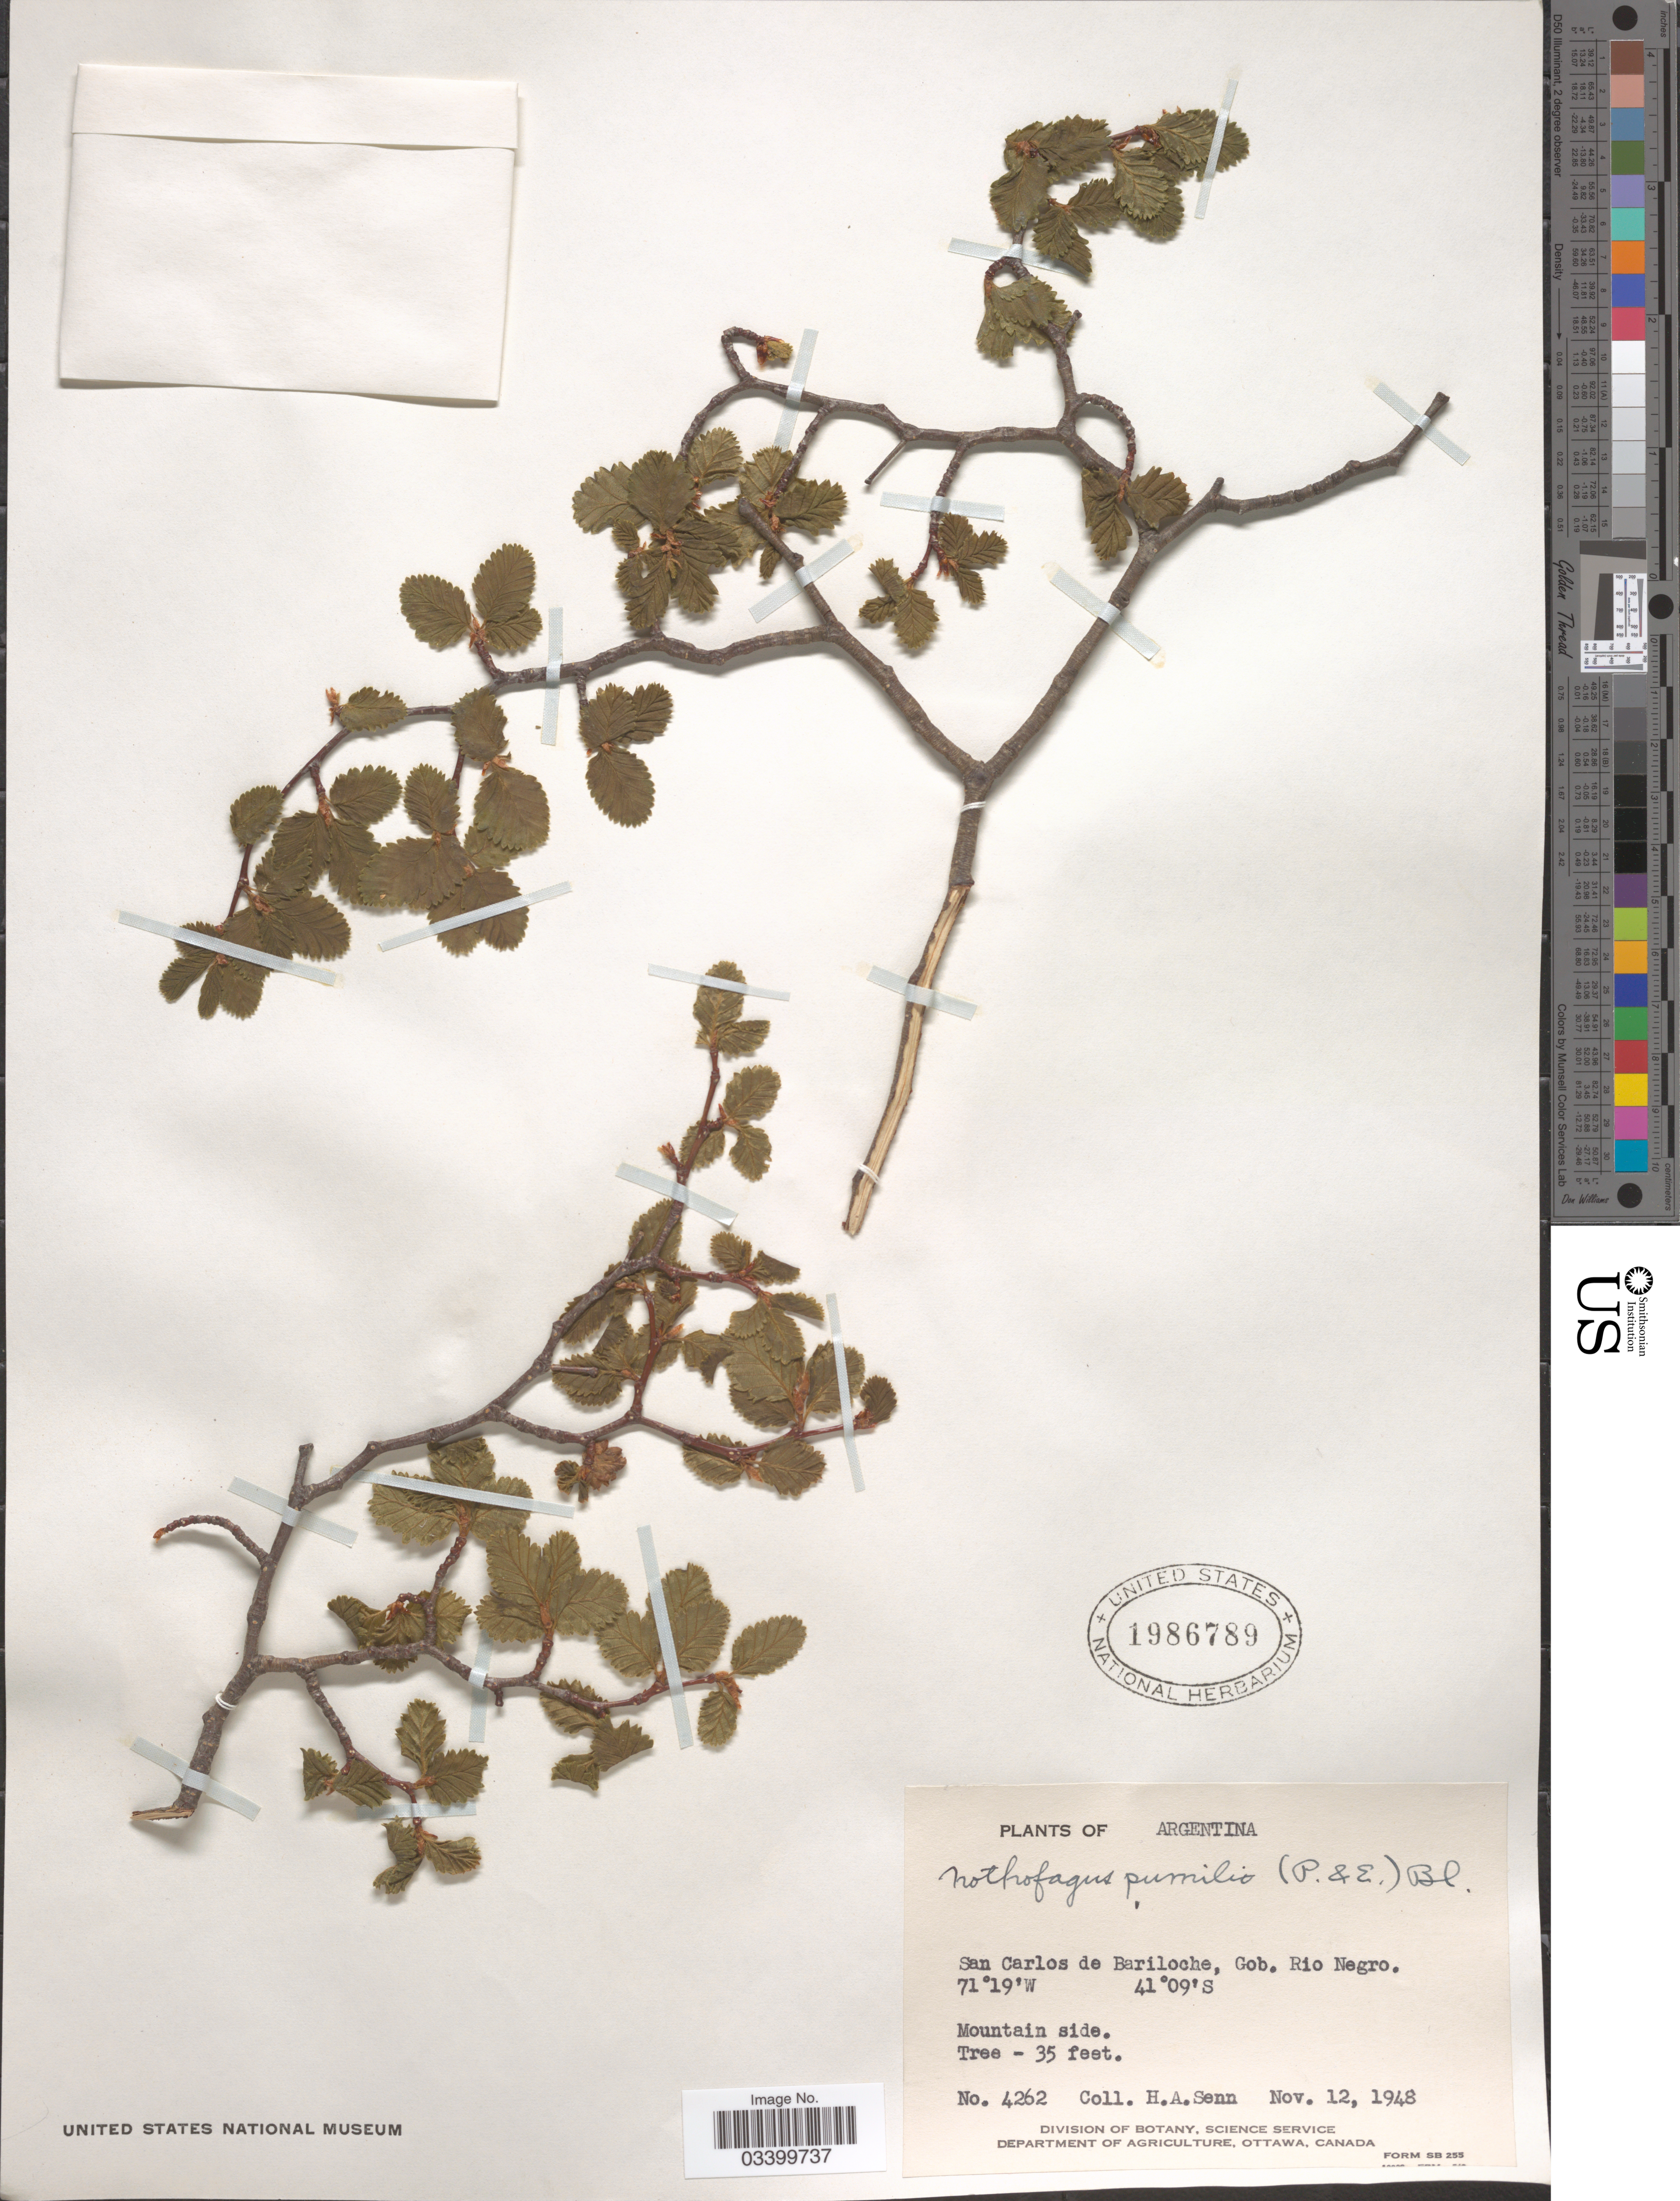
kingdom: Plantae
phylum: Tracheophyta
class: Magnoliopsida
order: Fagales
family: Nothofagaceae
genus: Nothofagus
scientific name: Nothofagus pumilio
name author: (Poepp. & Endl.) Krasser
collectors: H. Senn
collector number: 4262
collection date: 1948-11-12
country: Argentina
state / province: Rio Negro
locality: San Carlos de Bariloche - Gob. Rio Negro. Mountain side.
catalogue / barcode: US 1986789